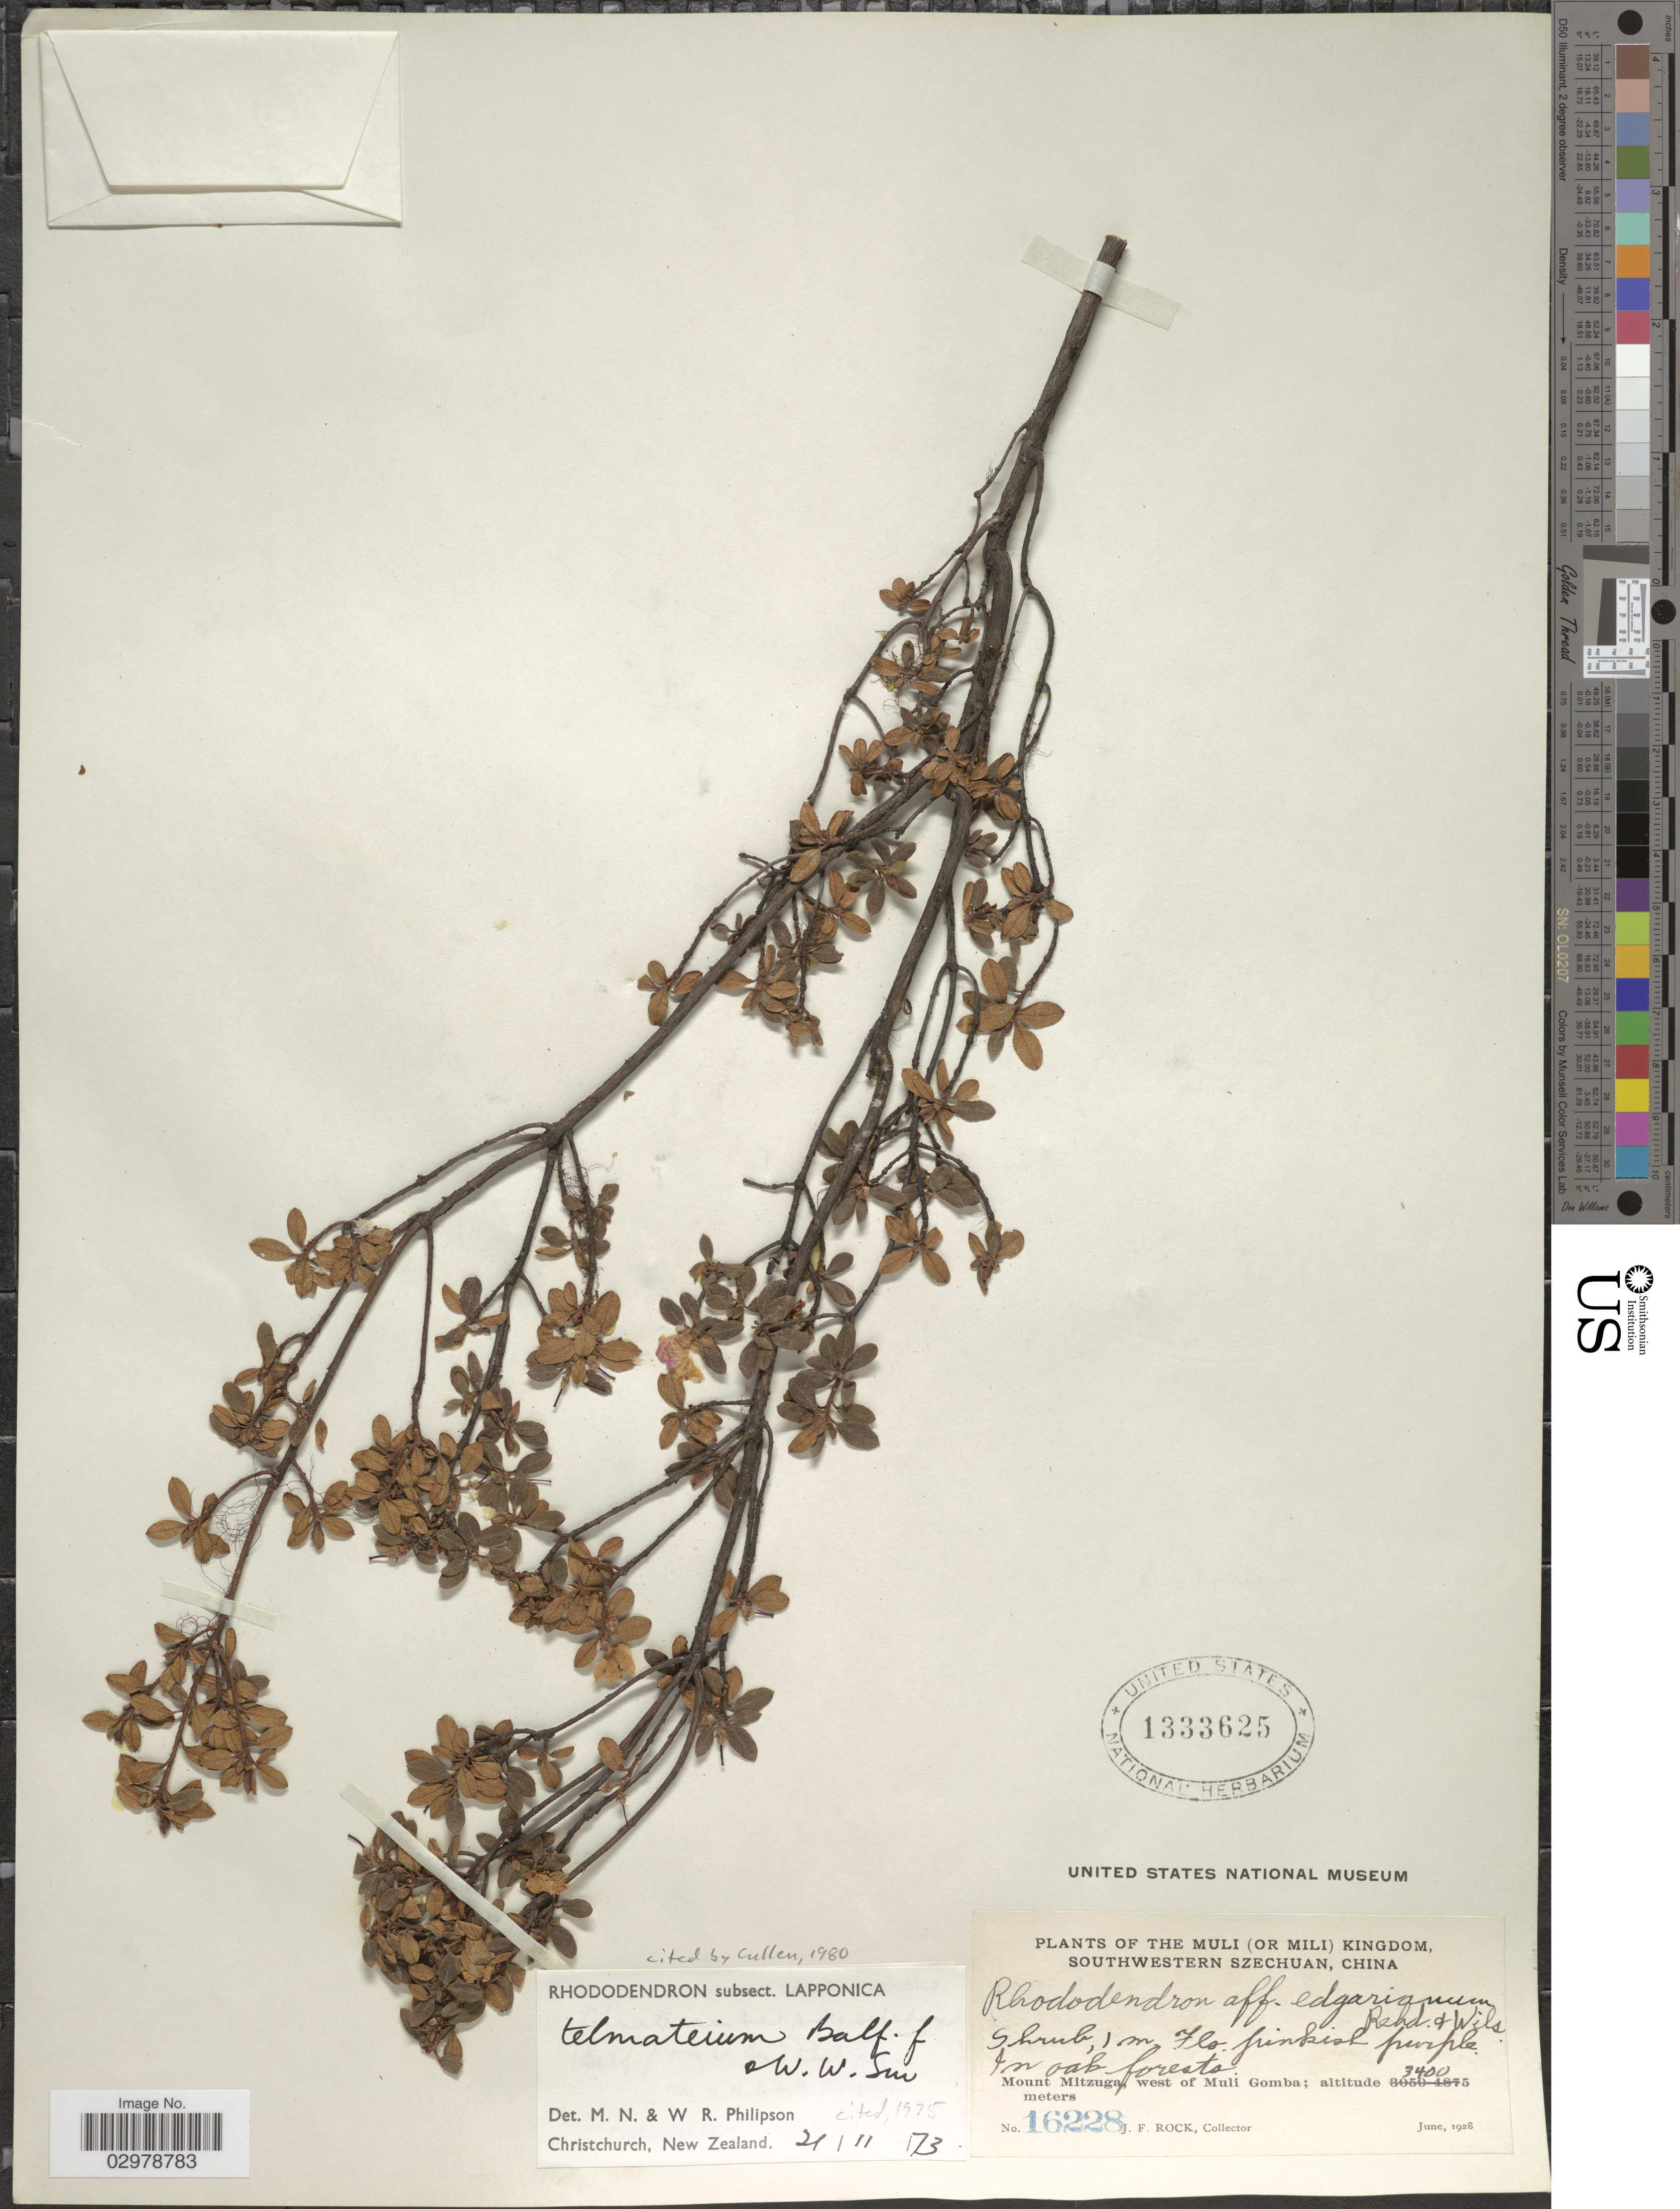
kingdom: Plantae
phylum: Tracheophyta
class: Magnoliopsida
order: Ericales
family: Ericaceae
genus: Rhododendron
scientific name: Rhododendron telmateium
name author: Balf. f. & W.W. Sm.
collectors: J. Rock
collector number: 16228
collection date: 1928-06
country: China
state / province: Sichuan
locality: The Muli (or Mili) Kingdom, Southwestern Szechuan. Mount Mitzuga, west of Muli Gomba.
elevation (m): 3400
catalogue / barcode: US 1333625